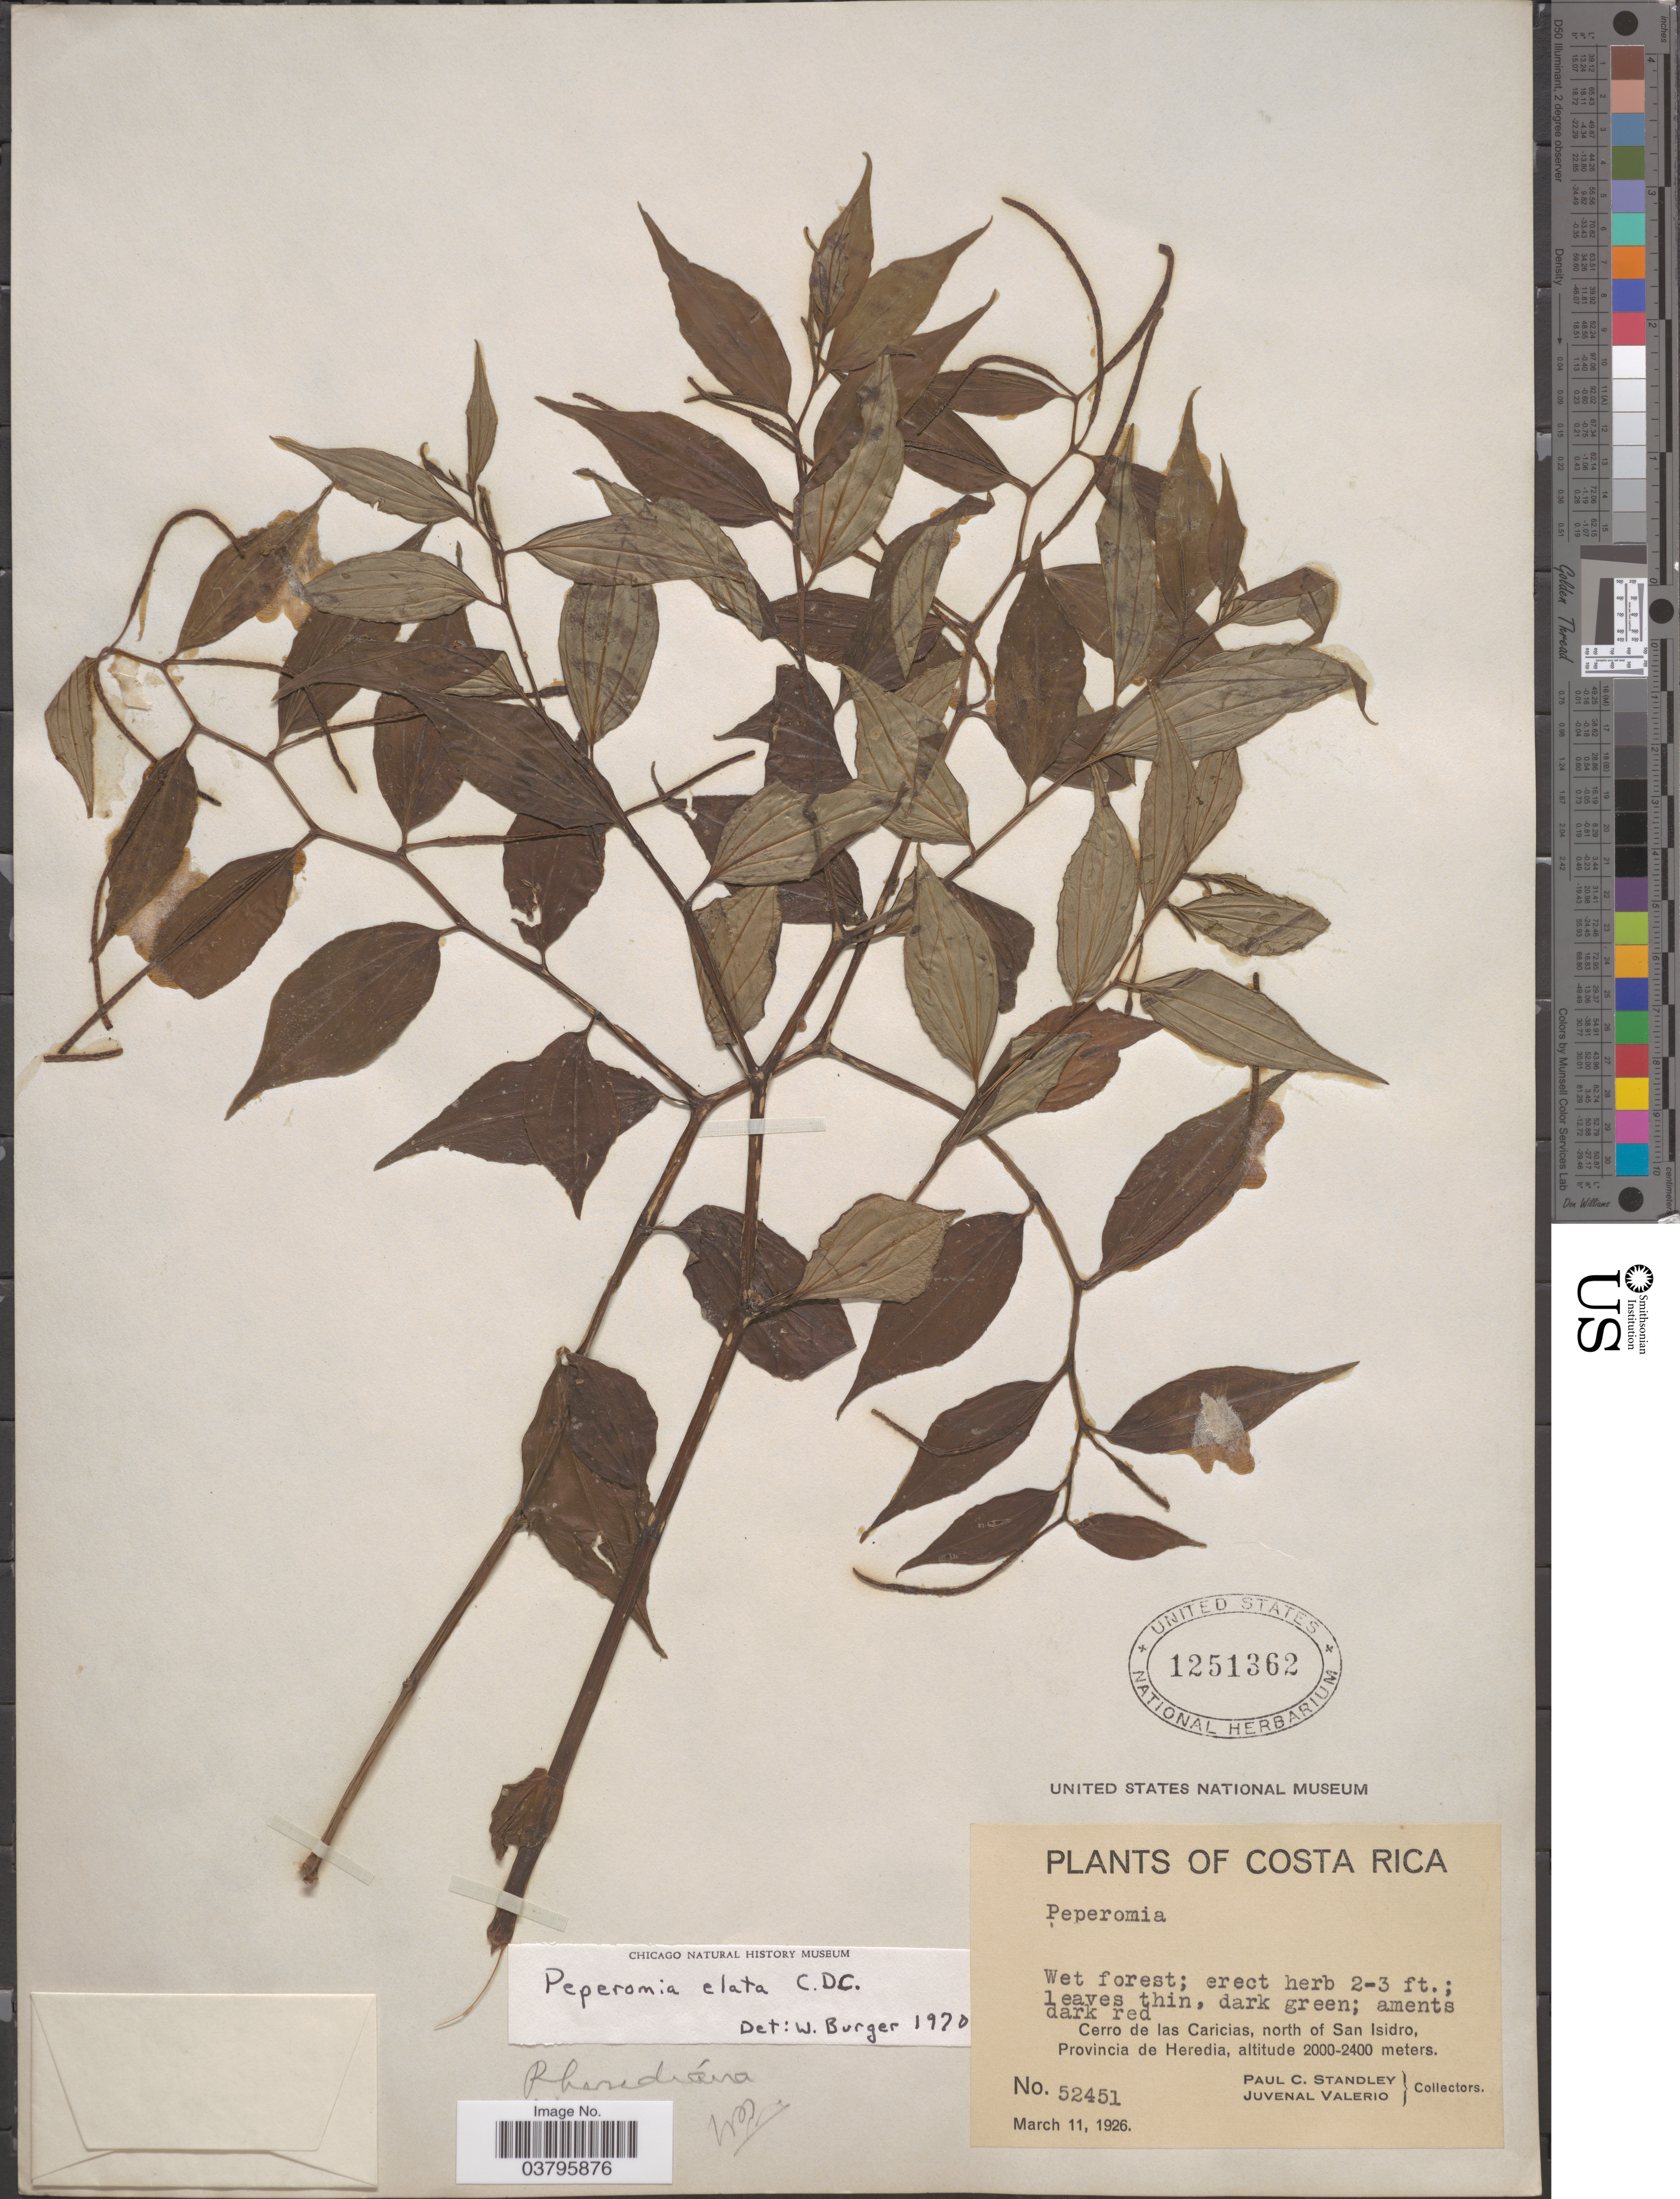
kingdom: Plantae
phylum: Tracheophyta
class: Magnoliopsida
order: Piperales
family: Piperaceae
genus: Peperomia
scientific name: Peperomia elata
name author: C. DC.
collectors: P. C. Standley & J. Valerio R.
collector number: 52451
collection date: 1926-03-11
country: Costa Rica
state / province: Heredia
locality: Cero de las Caricias, north of San Isidro.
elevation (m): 2000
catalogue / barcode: US 1251362